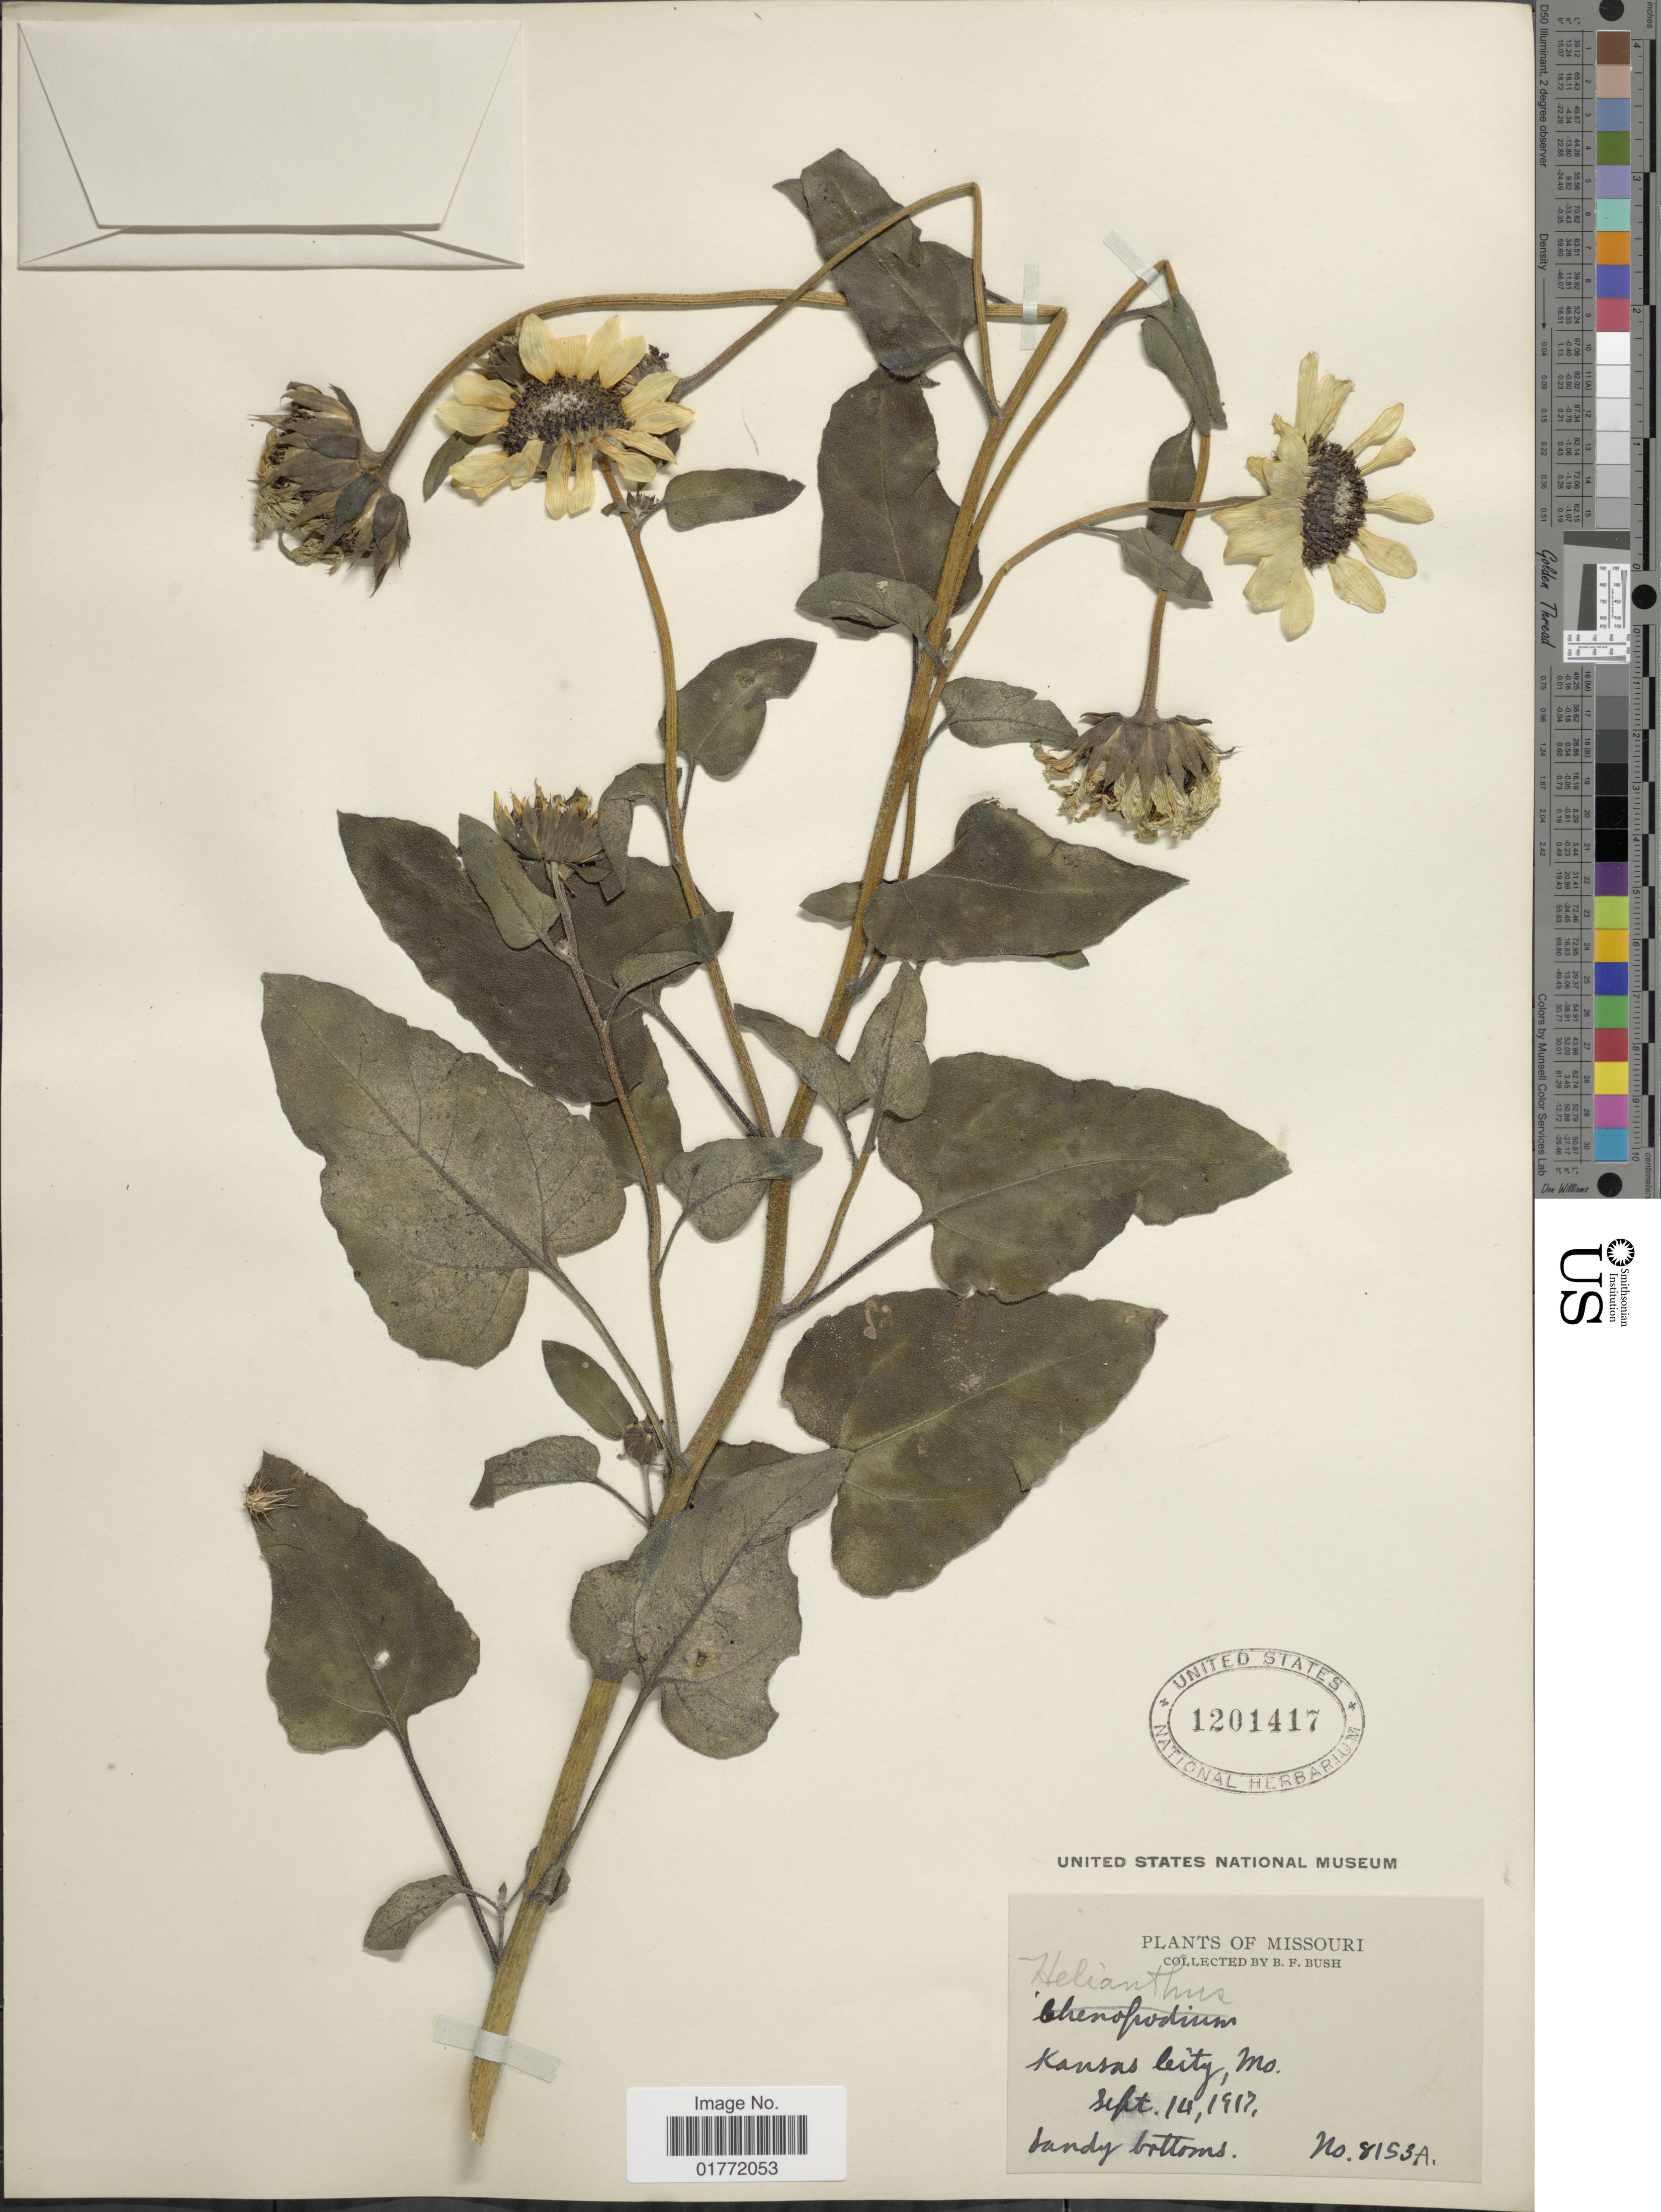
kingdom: Plantae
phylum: Tracheophyta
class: Magnoliopsida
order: Asterales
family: Asteraceae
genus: Helianthus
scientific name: Helianthus sp.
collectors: B. F. Bush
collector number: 8153A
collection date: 1917-09-14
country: United States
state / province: Missouri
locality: Kansas City, Mo.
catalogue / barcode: US 1201417